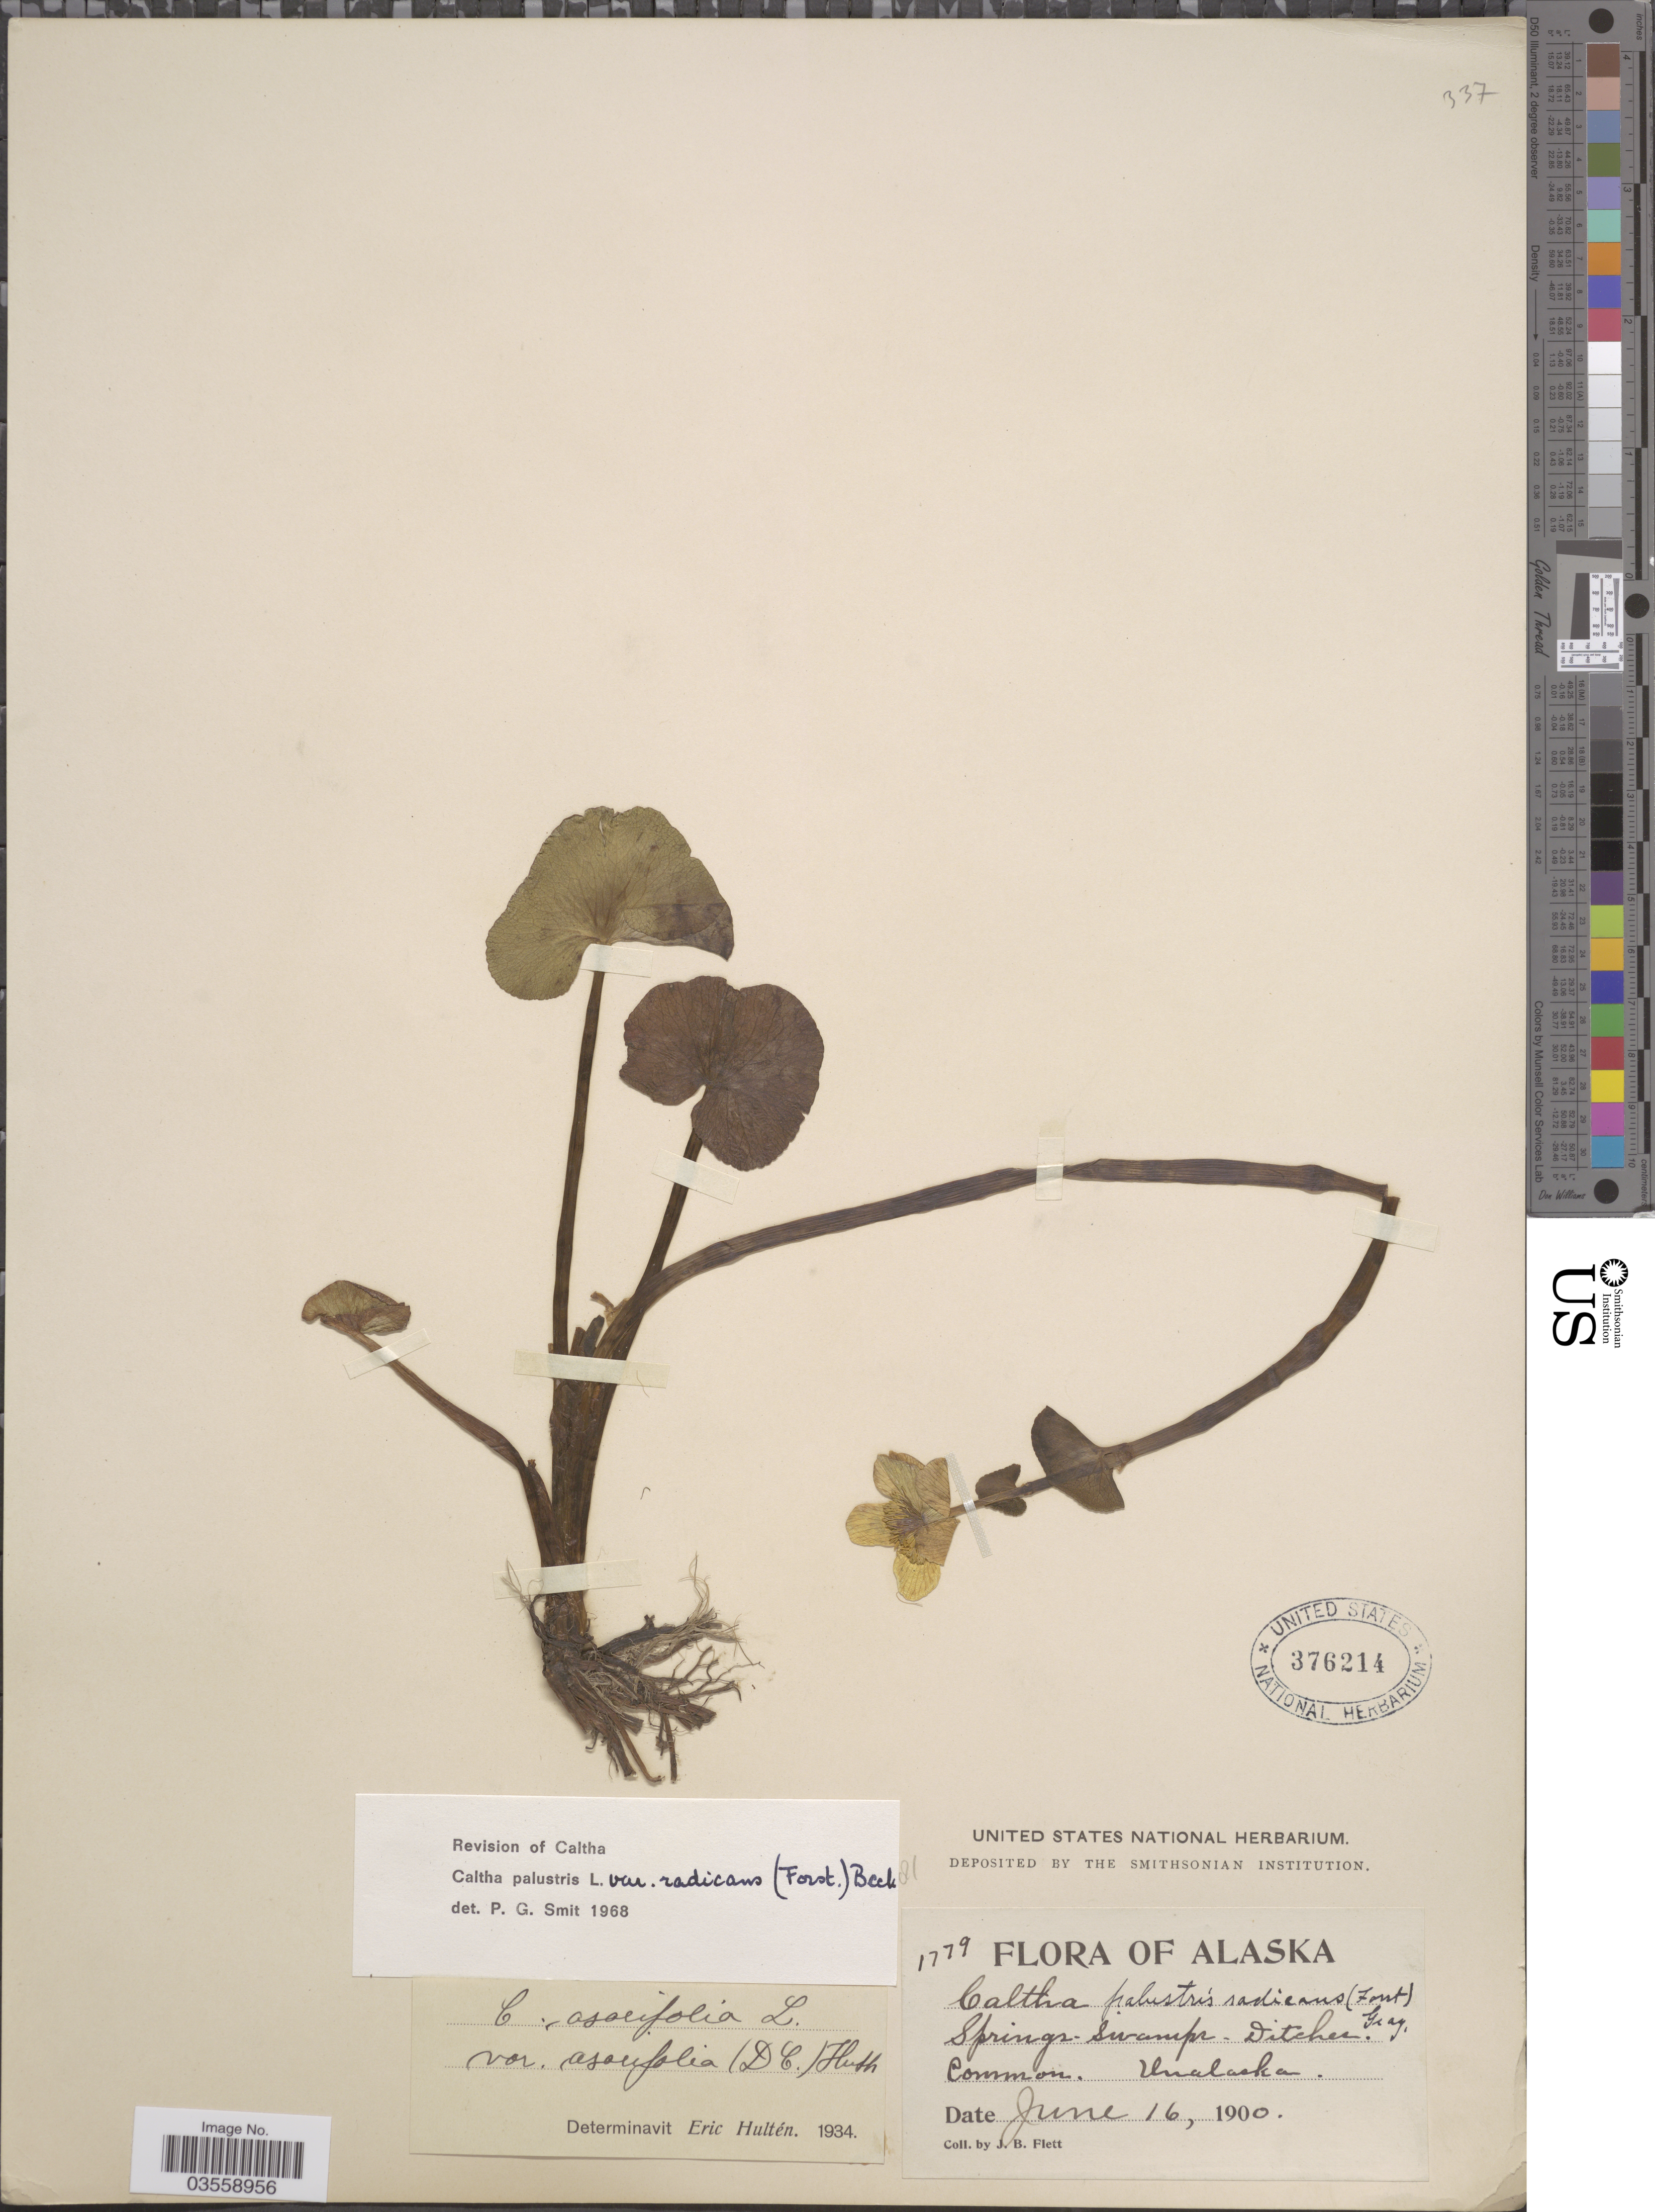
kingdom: Plantae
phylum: Tracheophyta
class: Magnoliopsida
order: Ranunculales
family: Ranunculaceae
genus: Caltha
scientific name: Caltha palustris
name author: L.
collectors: J. Flett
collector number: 1779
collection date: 1900-06-16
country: United States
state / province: Alaska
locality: Unalaska.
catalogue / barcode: US 376214